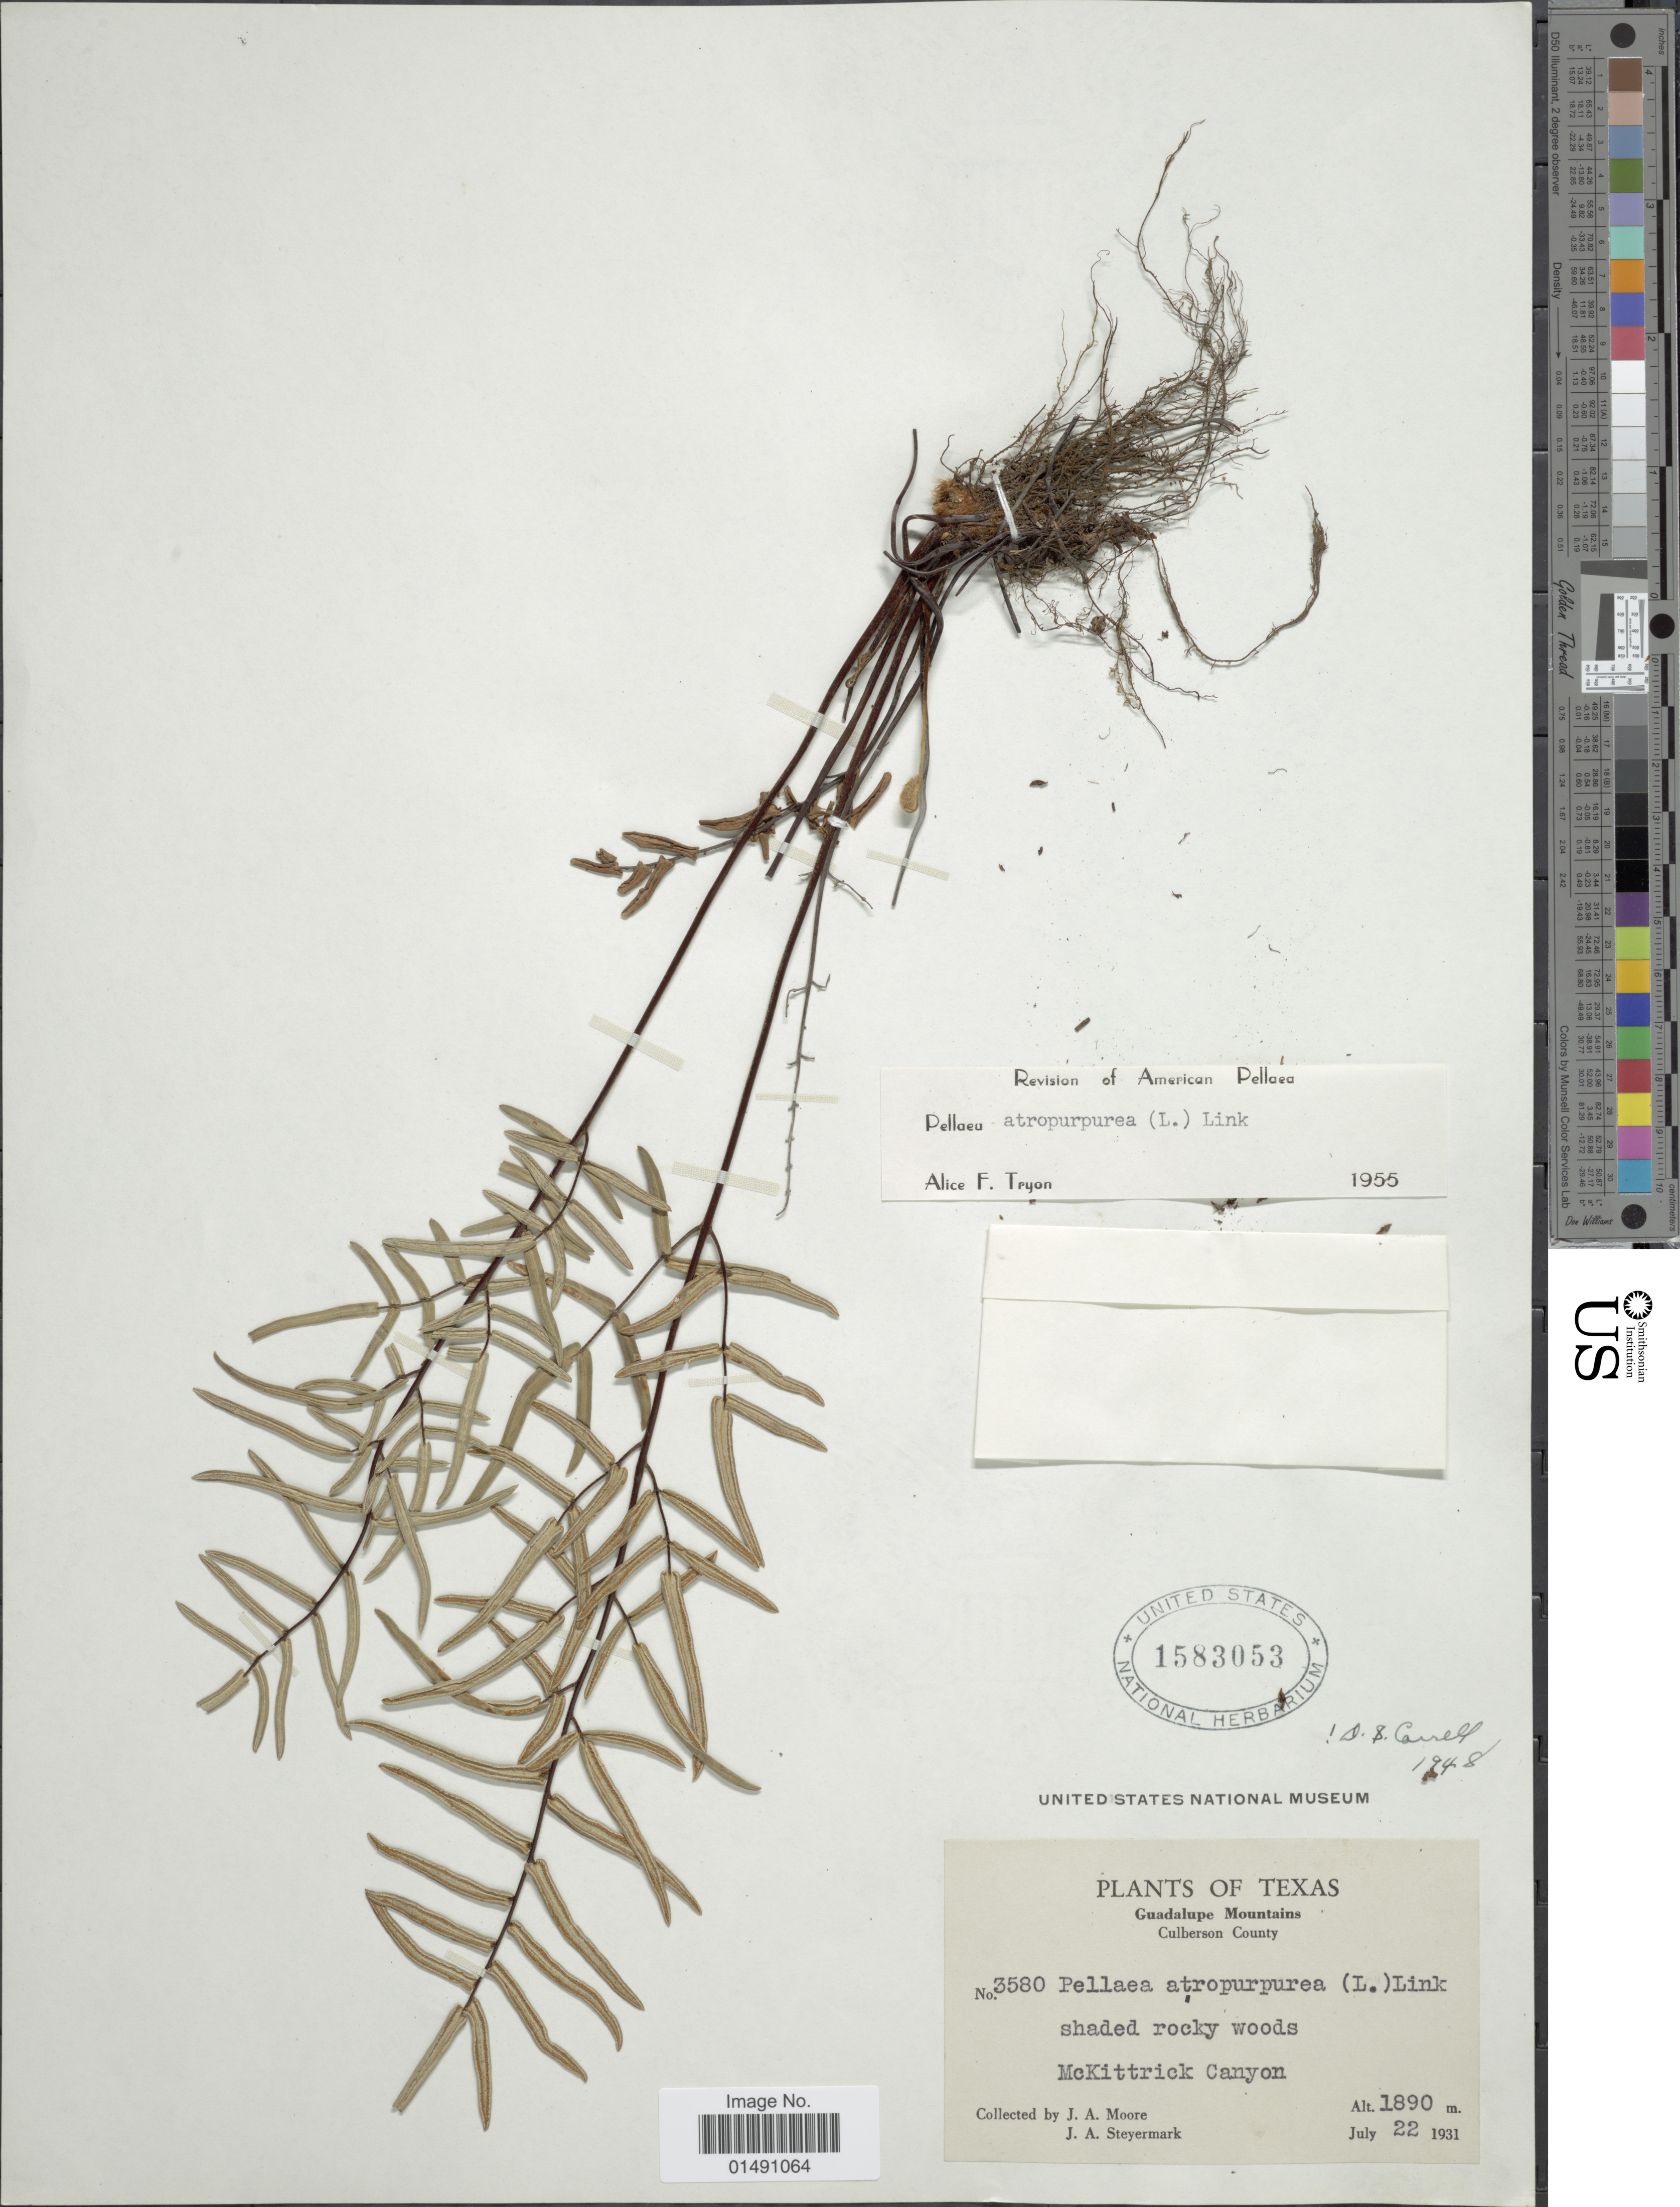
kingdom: Plantae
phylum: Tracheophyta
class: Polypodiopsida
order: Polypodiales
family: Pteridaceae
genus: Pellaea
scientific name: Pellaea atropurpurea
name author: (L.) Link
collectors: J. A. Moore & J. Steyermark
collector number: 3580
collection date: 1931-07-22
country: United States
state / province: Texas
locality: Guadalupe Mountains, Culberson County, McKittrick Canyon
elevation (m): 1890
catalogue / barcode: US 1583053